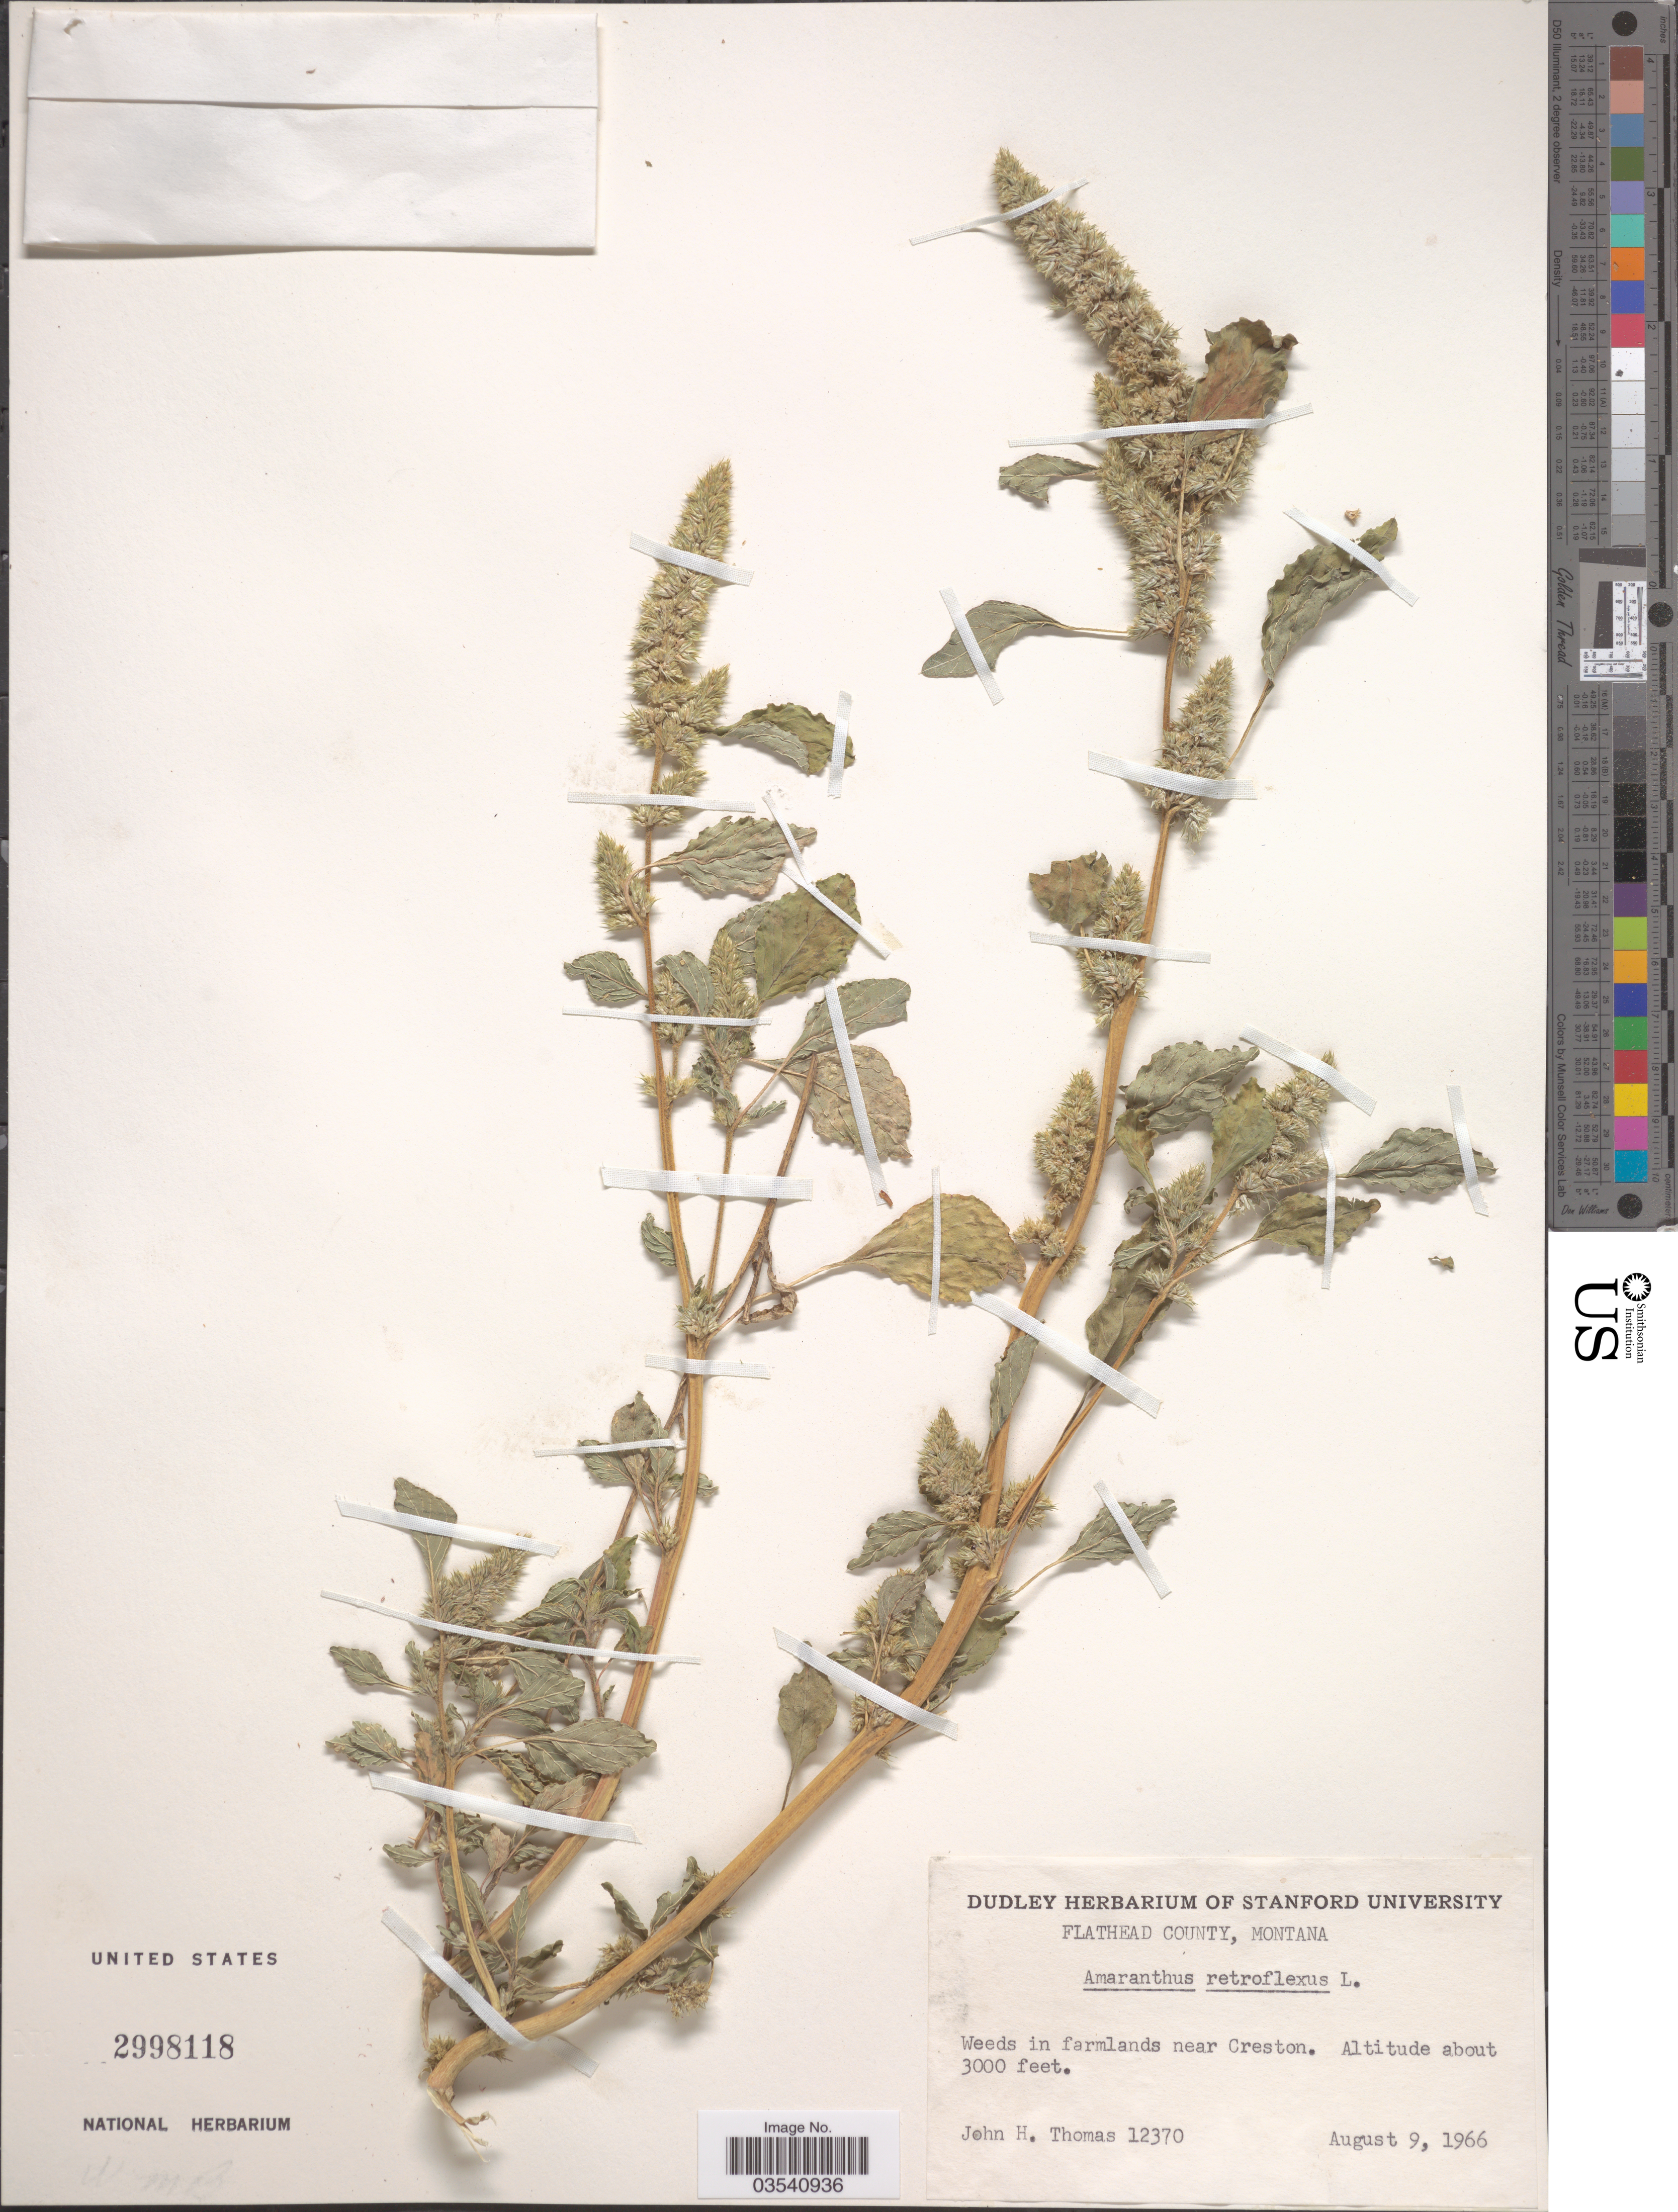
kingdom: Plantae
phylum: Tracheophyta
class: Magnoliopsida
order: Caryophyllales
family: Amaranthaceae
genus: Amaranthus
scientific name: Amaranthus retroflexus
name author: L.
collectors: J. H. Thomas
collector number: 12370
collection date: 1966-08-09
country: United States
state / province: Montana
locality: Flathead County. Weeds in farmlands near Creston.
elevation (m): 914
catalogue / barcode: US 2998118